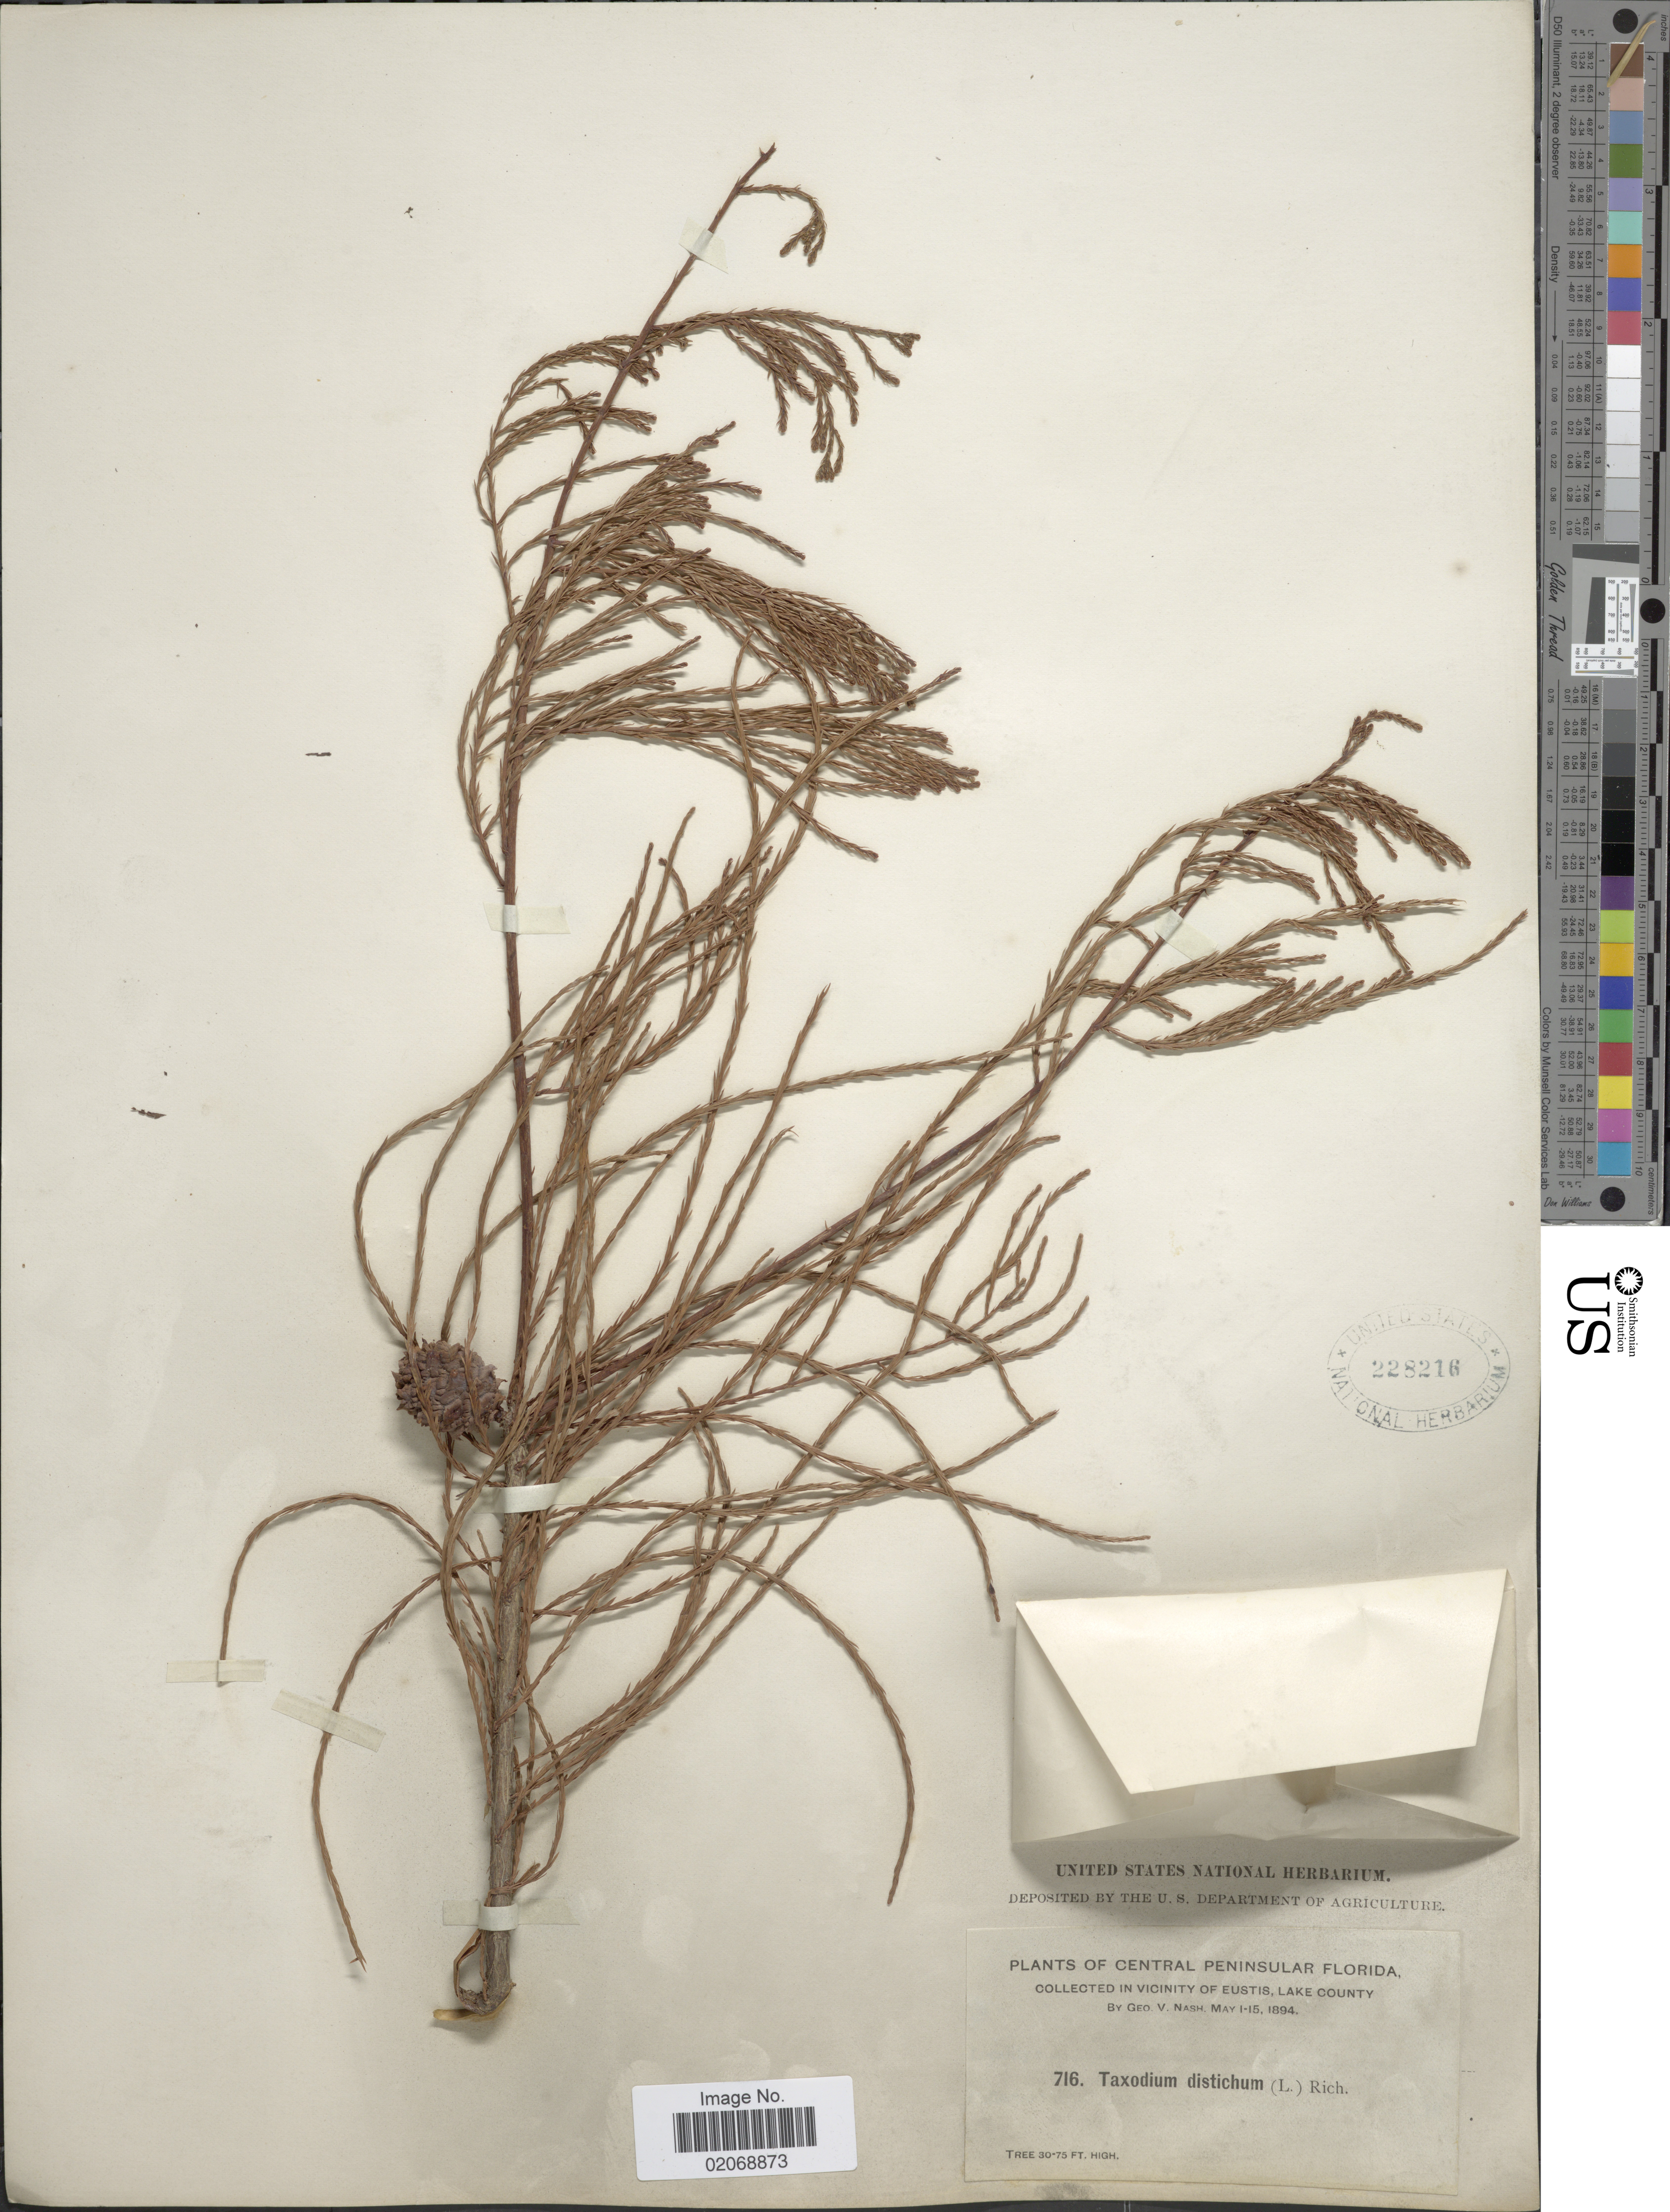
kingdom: Plantae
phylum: Tracheophyta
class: Pinopsida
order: Pinales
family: Cupressaceae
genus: Taxodium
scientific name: Taxodium ascendens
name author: Brongn.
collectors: G. V. Nash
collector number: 716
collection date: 1894-05-01/1894-05-15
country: United States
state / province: Florida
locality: Central Peninsular Florida, In the viciity of Eustis, Lake County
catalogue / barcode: US 228216